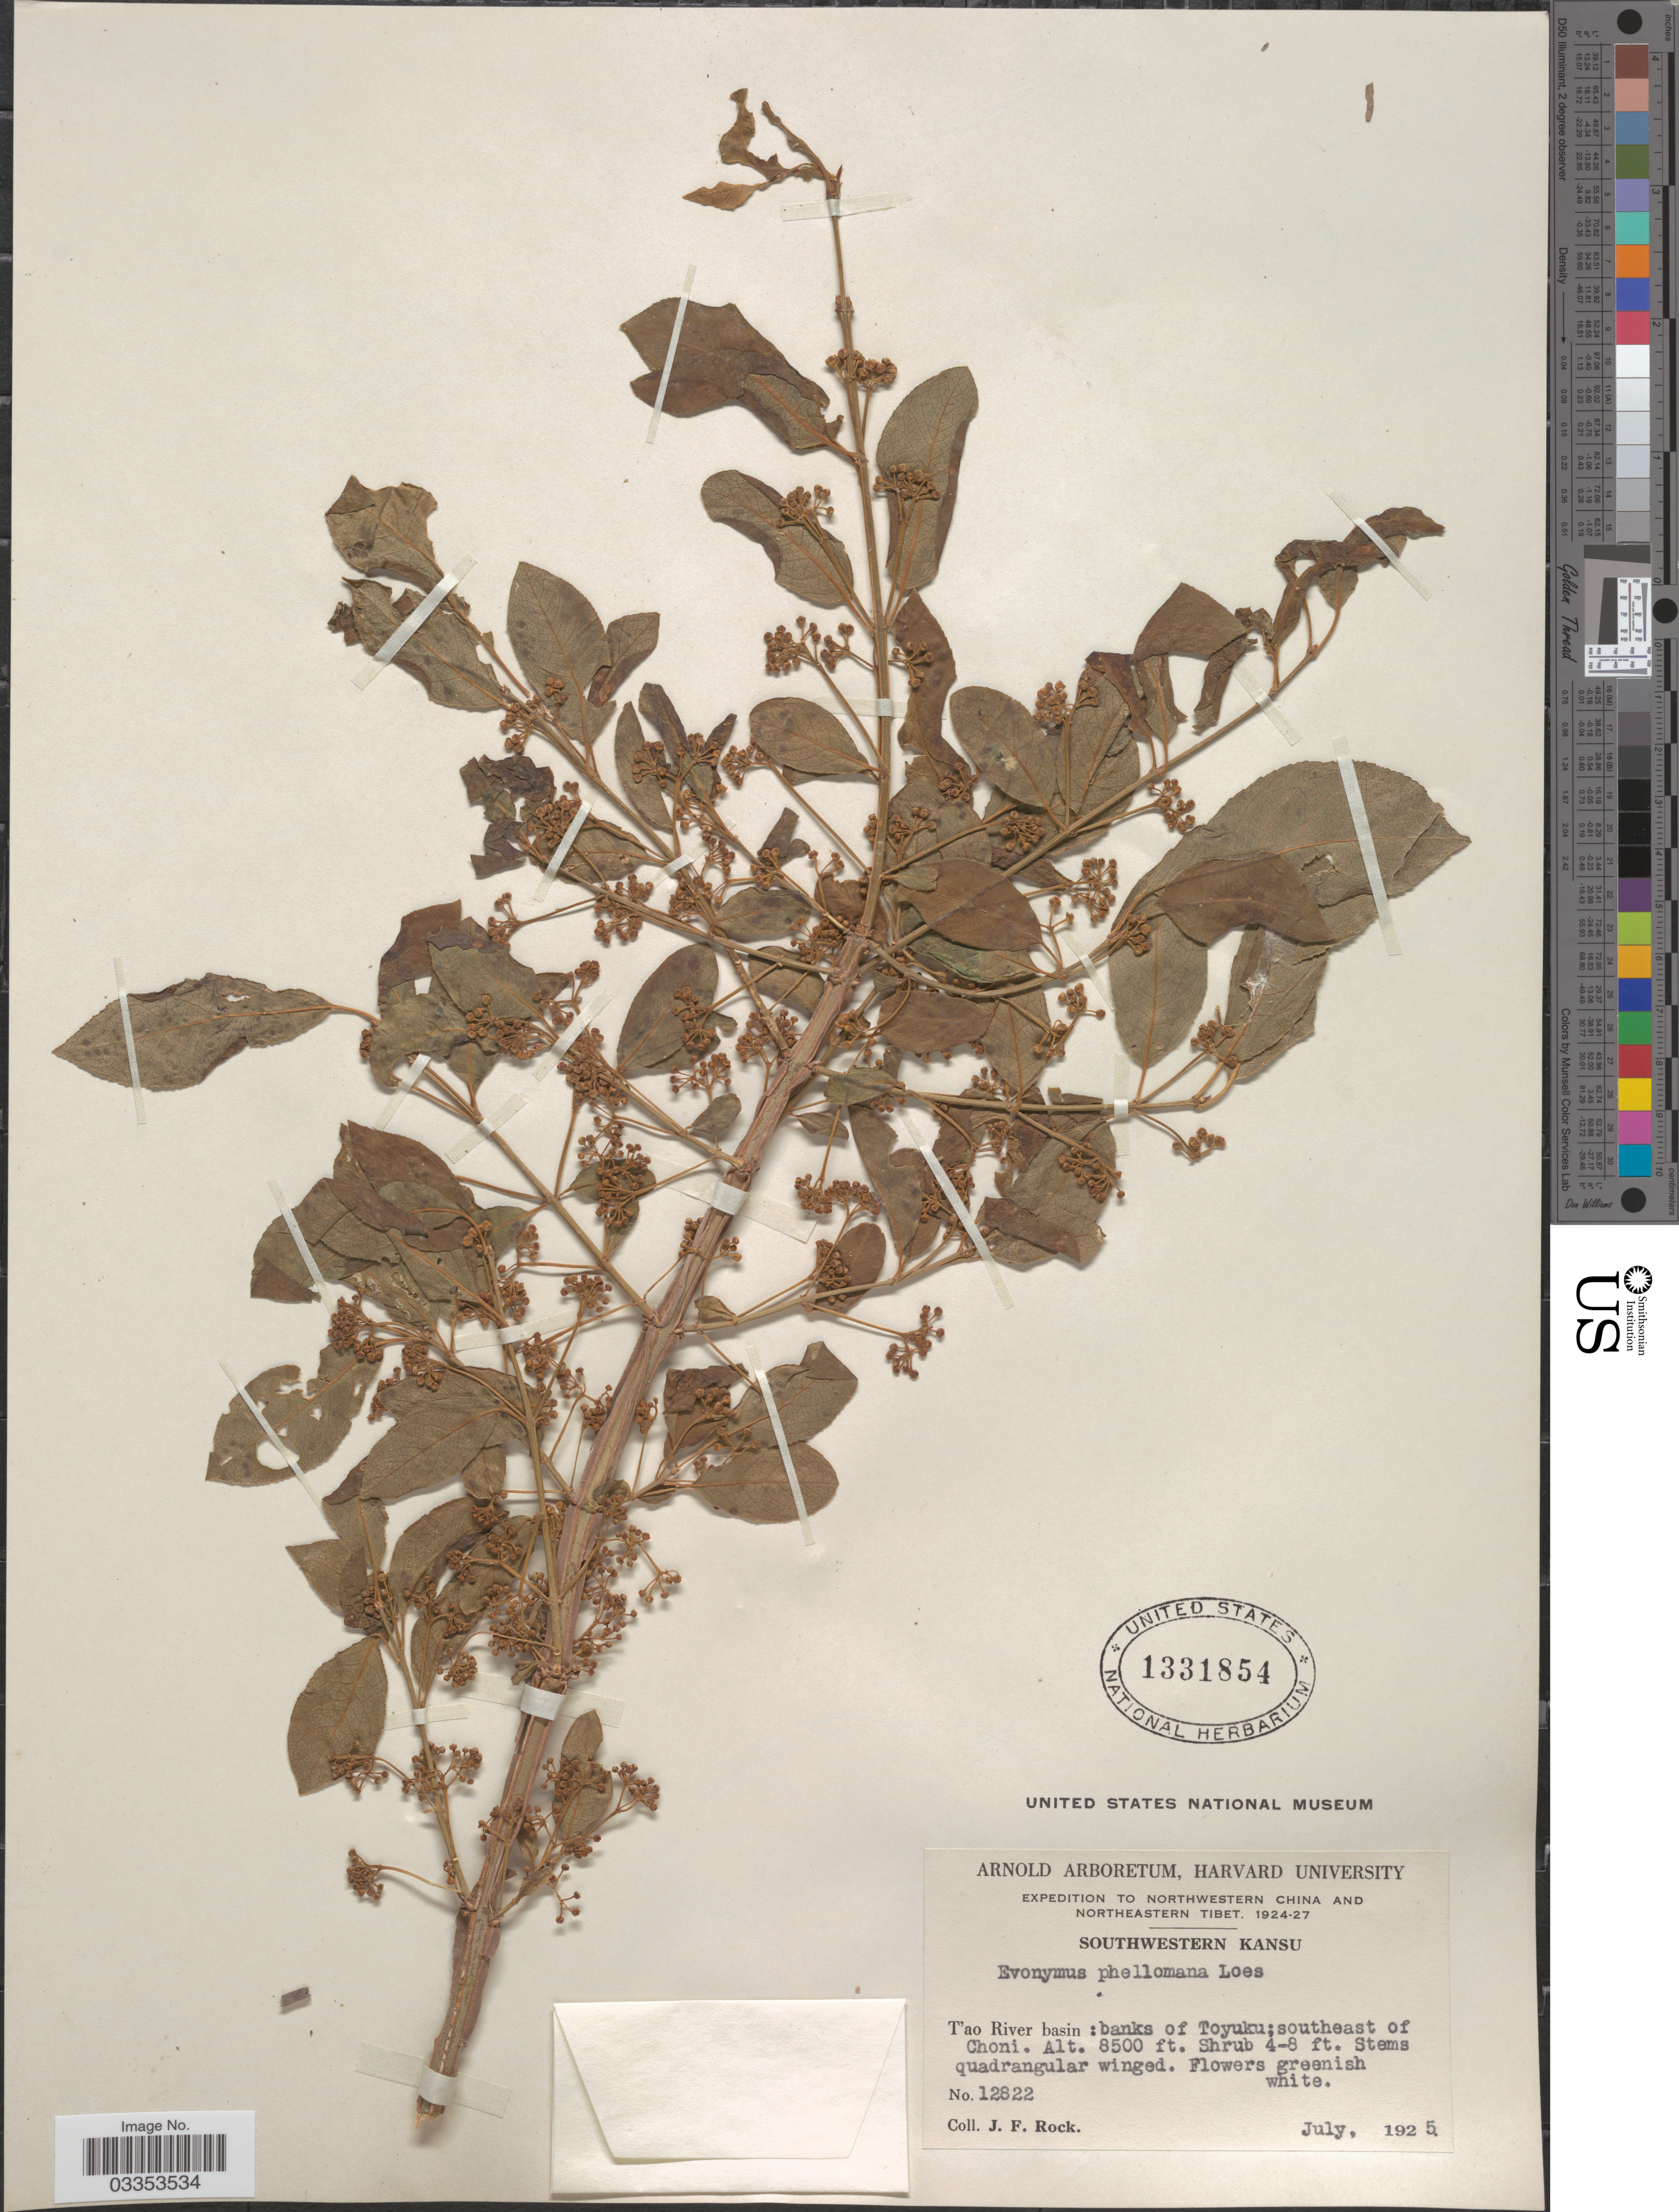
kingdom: Plantae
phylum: Tracheophyta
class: Magnoliopsida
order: Celastrales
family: Celastraceae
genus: Euonymus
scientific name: Euonymus phellomana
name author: Loes. ex Diels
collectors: J. Rock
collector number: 12822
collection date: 1925-07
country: China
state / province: Gansu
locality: Northwestern China and Northeastern Tibet. Southwestern Kansu. T'ao River basin: banks of Toyuku; southeast of Choni.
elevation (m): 2591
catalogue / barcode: US 1331854